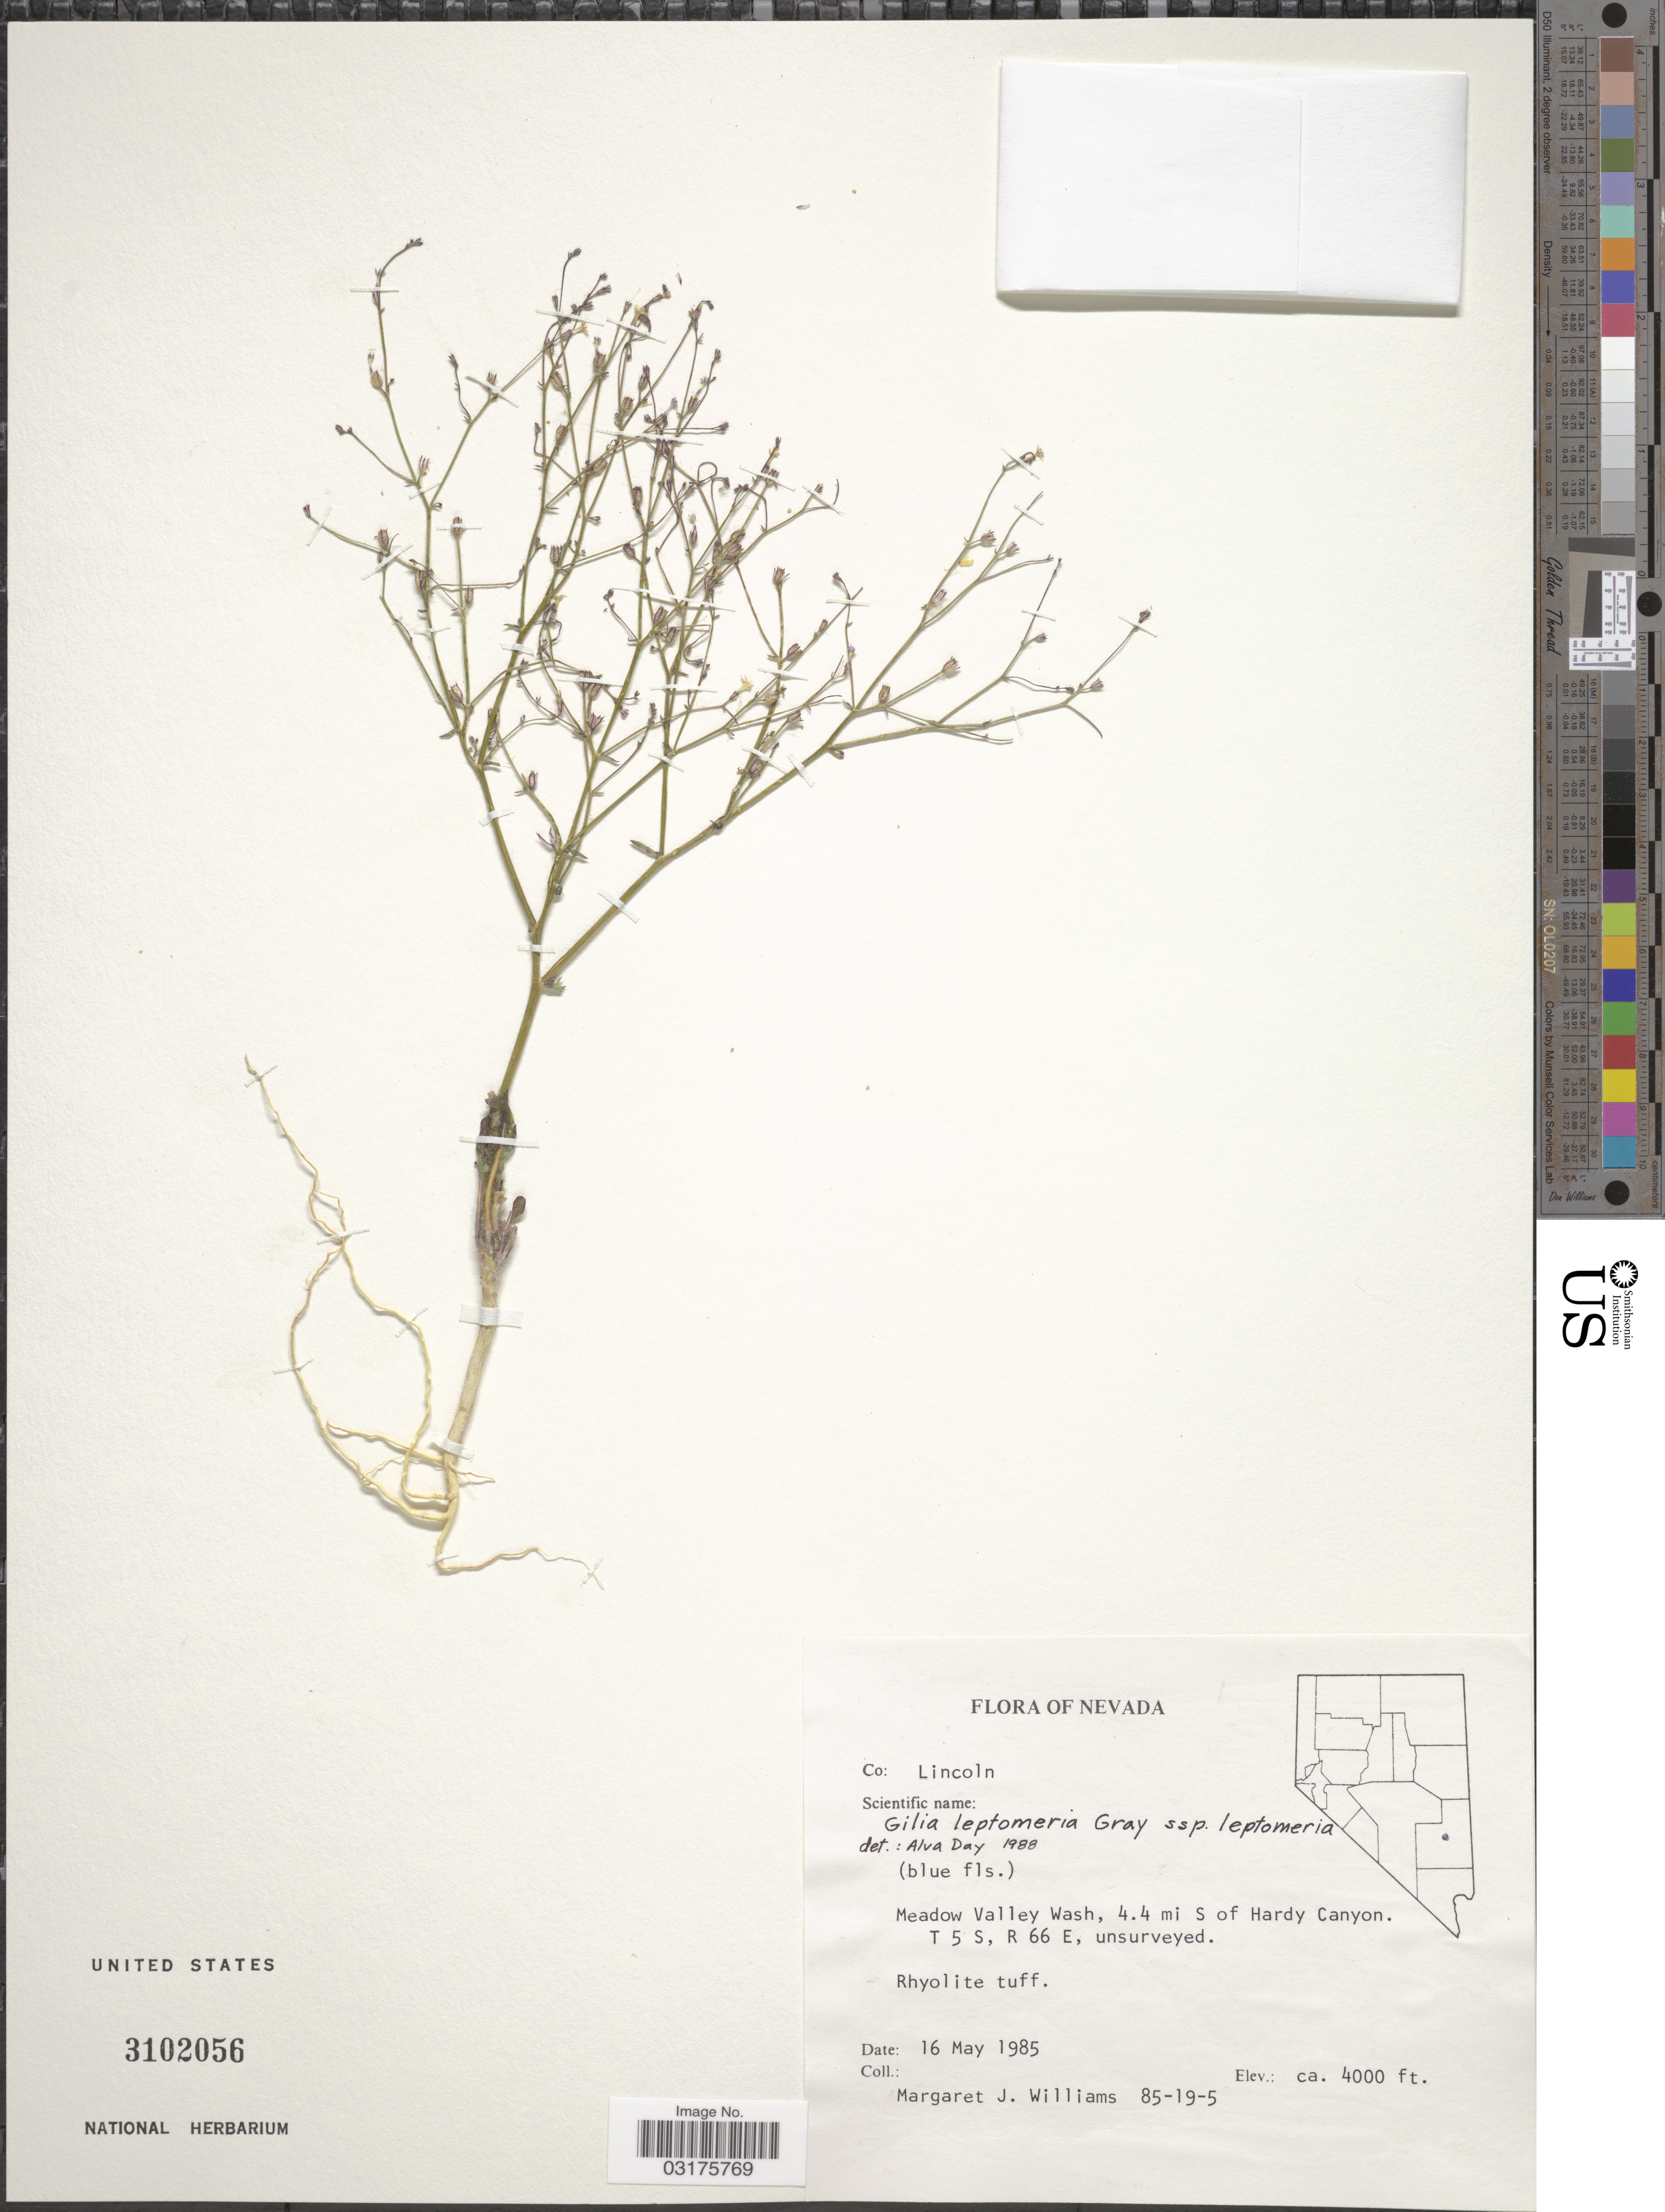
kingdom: Plantae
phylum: Tracheophyta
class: Magnoliopsida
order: Ericales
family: Polemoniaceae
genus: Aliciella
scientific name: Aliciella leptomeria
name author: (A. Gray) J.M. Porter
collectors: M. J. Williams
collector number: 85-19-5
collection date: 1985-05-16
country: United States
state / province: Nevada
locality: Co: Lincoln. Meadow Valley Wash, 4.4 mi S of Hardy Canyon. T 5 S, R 66 E.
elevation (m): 1219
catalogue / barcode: US 3102056